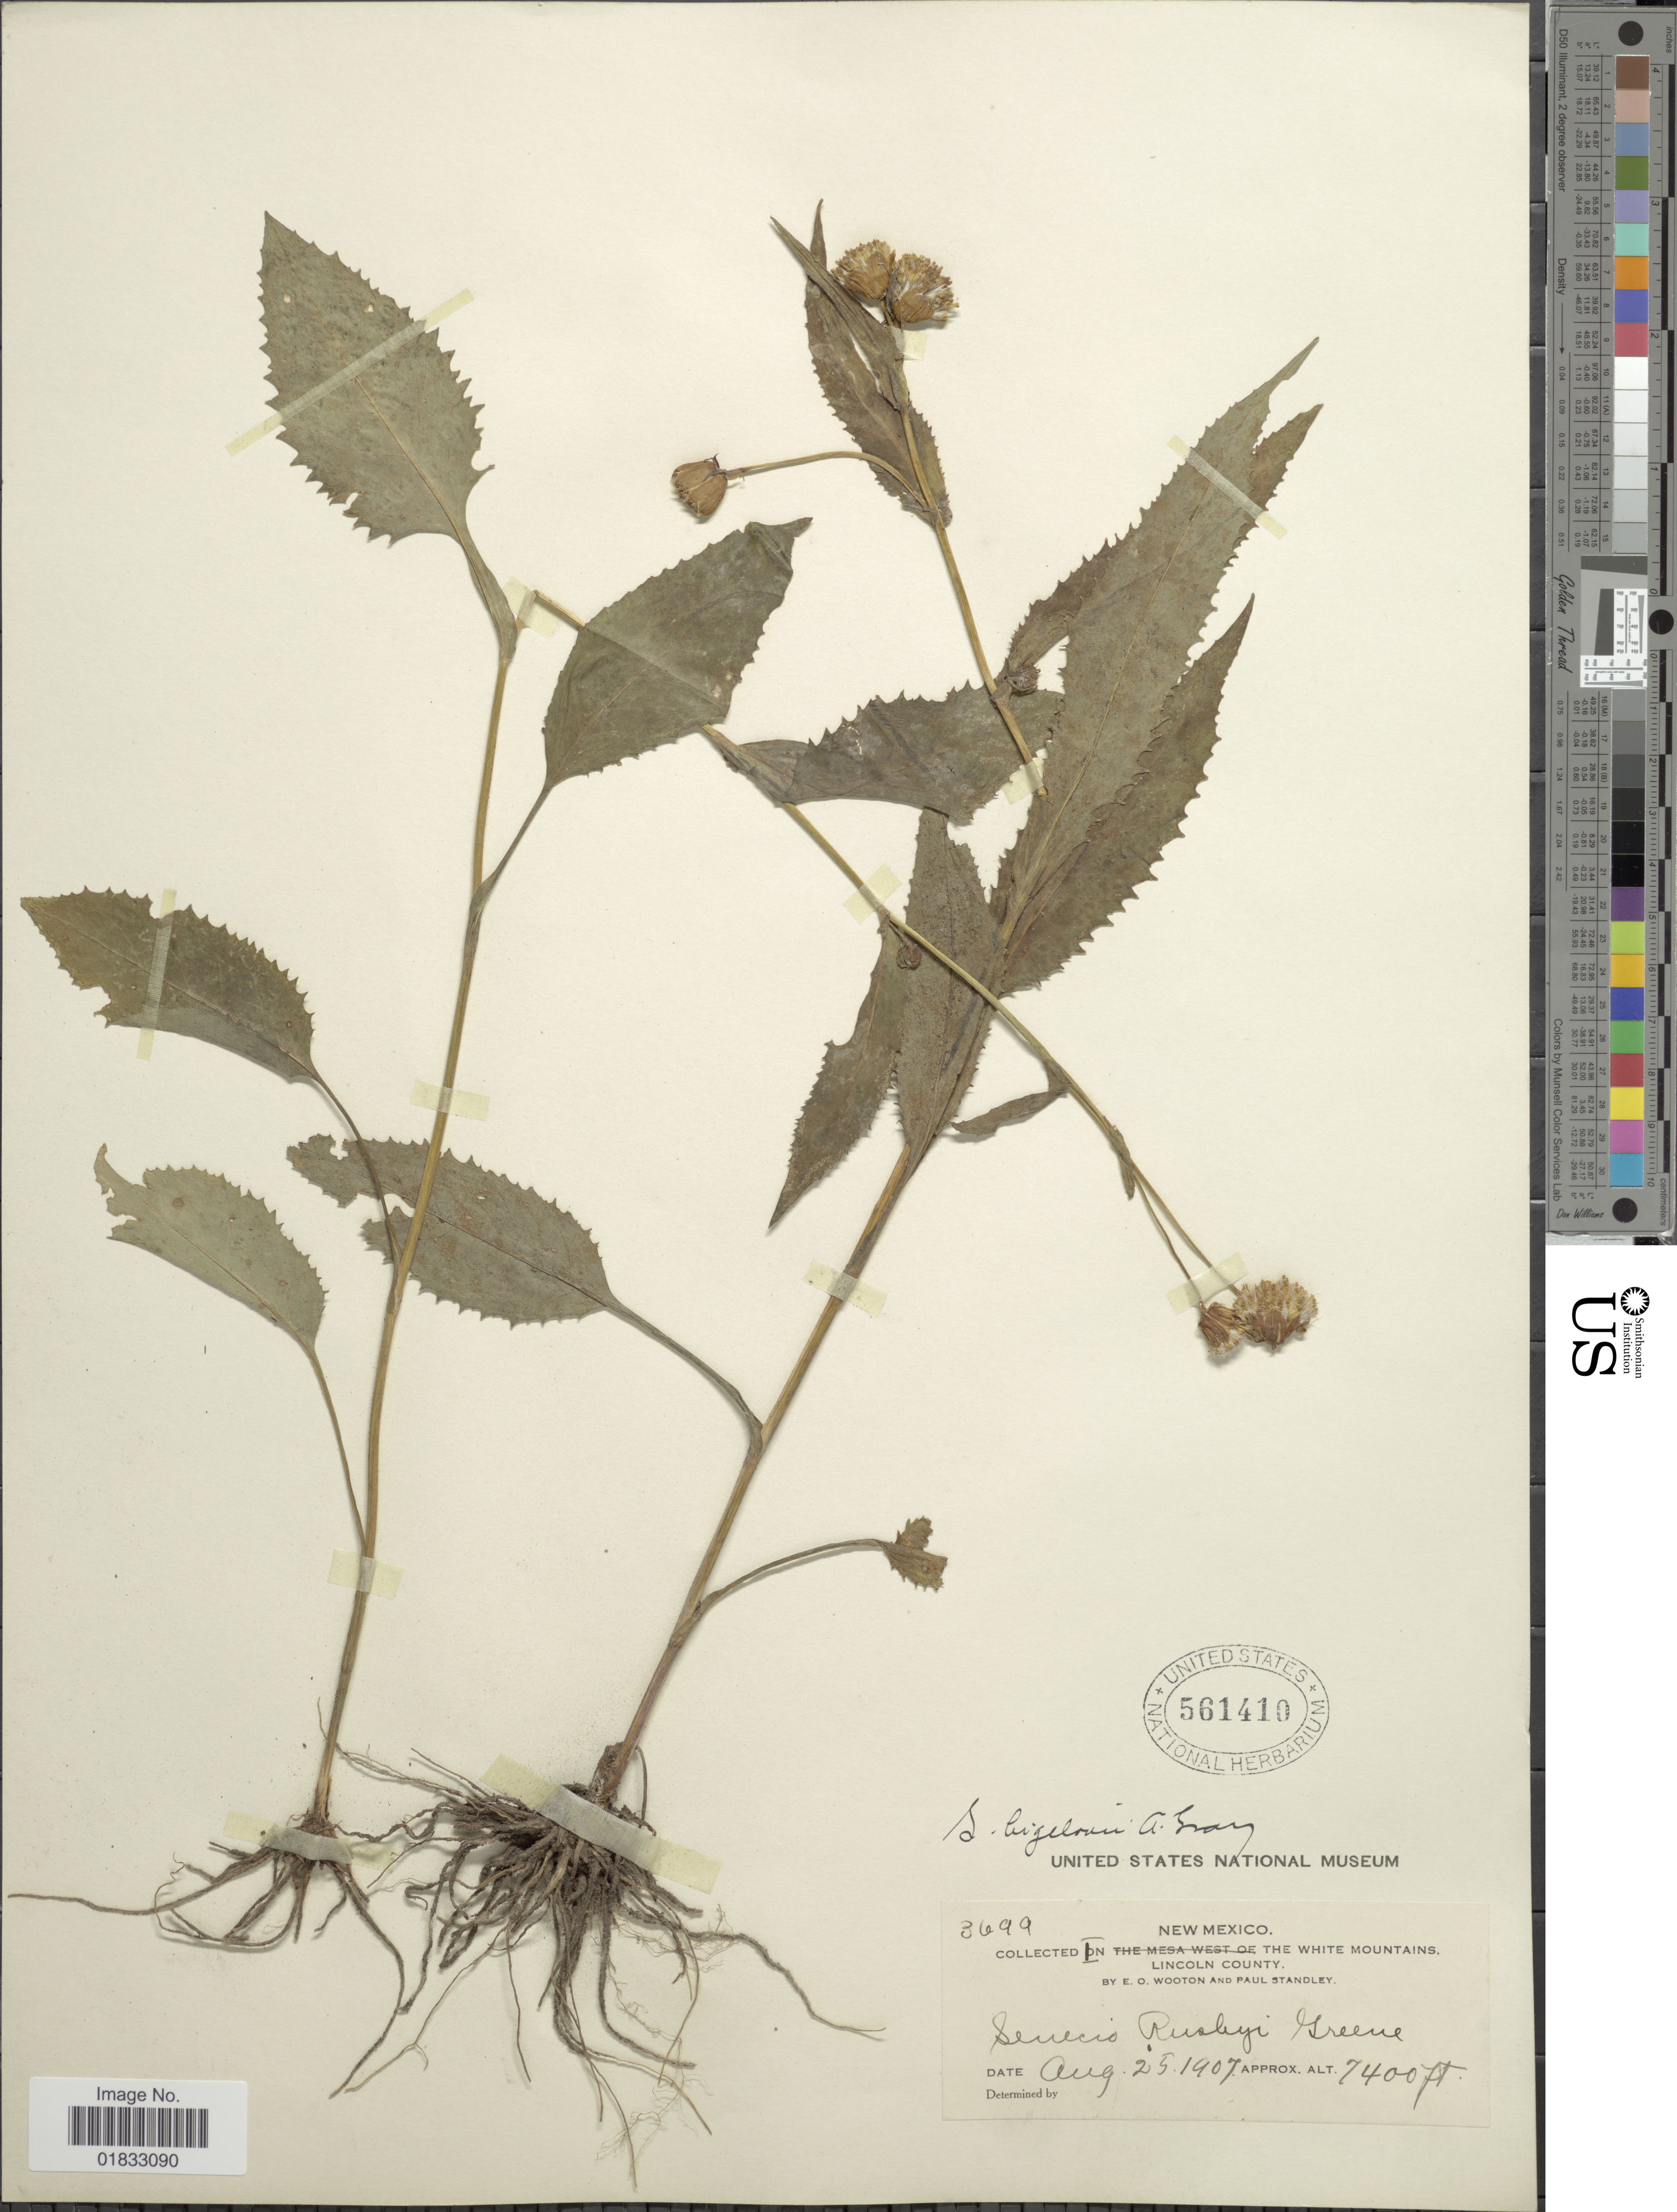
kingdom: Plantae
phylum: Tracheophyta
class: Magnoliopsida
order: Asterales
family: Asteraceae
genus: Senecio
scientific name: Senecio bigelovii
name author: A. Gray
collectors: E. O. Wooton & P. C. Standley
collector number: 3699*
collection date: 1907-08-25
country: United States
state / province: New Mexico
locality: White Mountains, Lincoln County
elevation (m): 2256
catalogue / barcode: US 561410